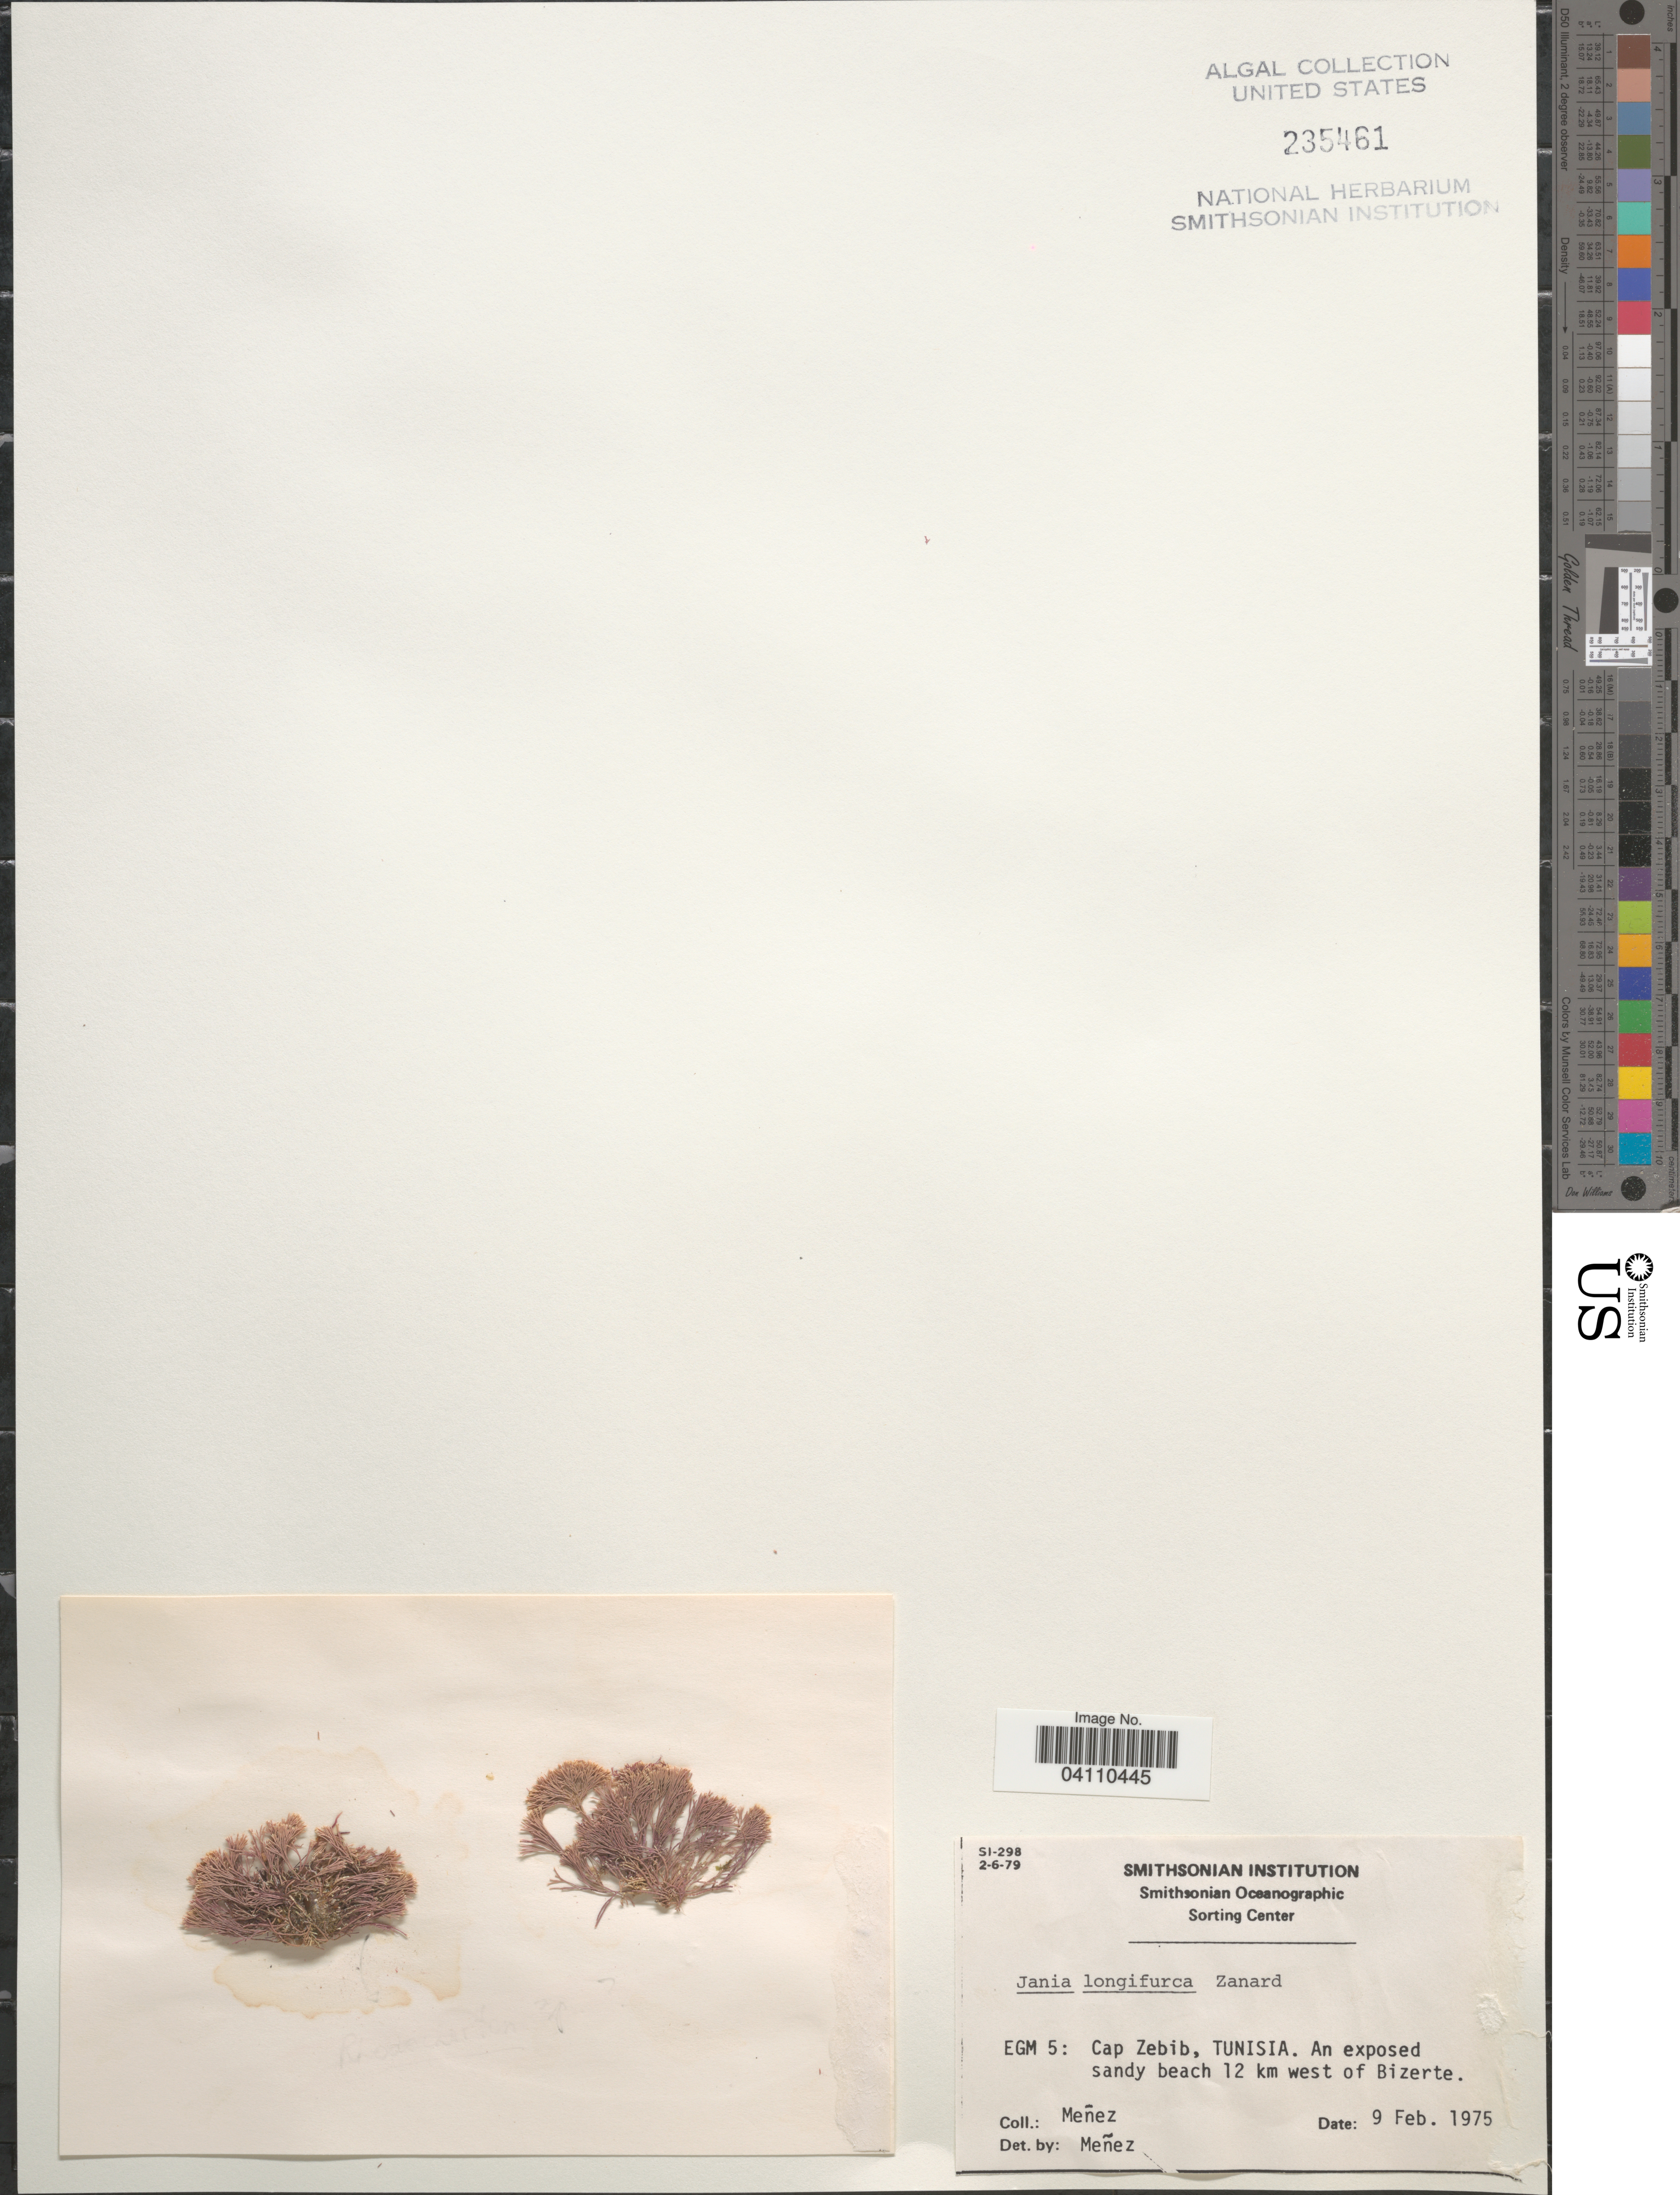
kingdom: Plantae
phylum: Rhodophyta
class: Florideophyceae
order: Corallinales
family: Corallinaceae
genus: Jania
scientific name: Jania longifurca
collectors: Menez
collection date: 1975-02-09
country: Tunisia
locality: EGM 5: Cap Zebib, Tunisia. An exposed sandy beach 12 km west of Bizerte.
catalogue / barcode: US 235461